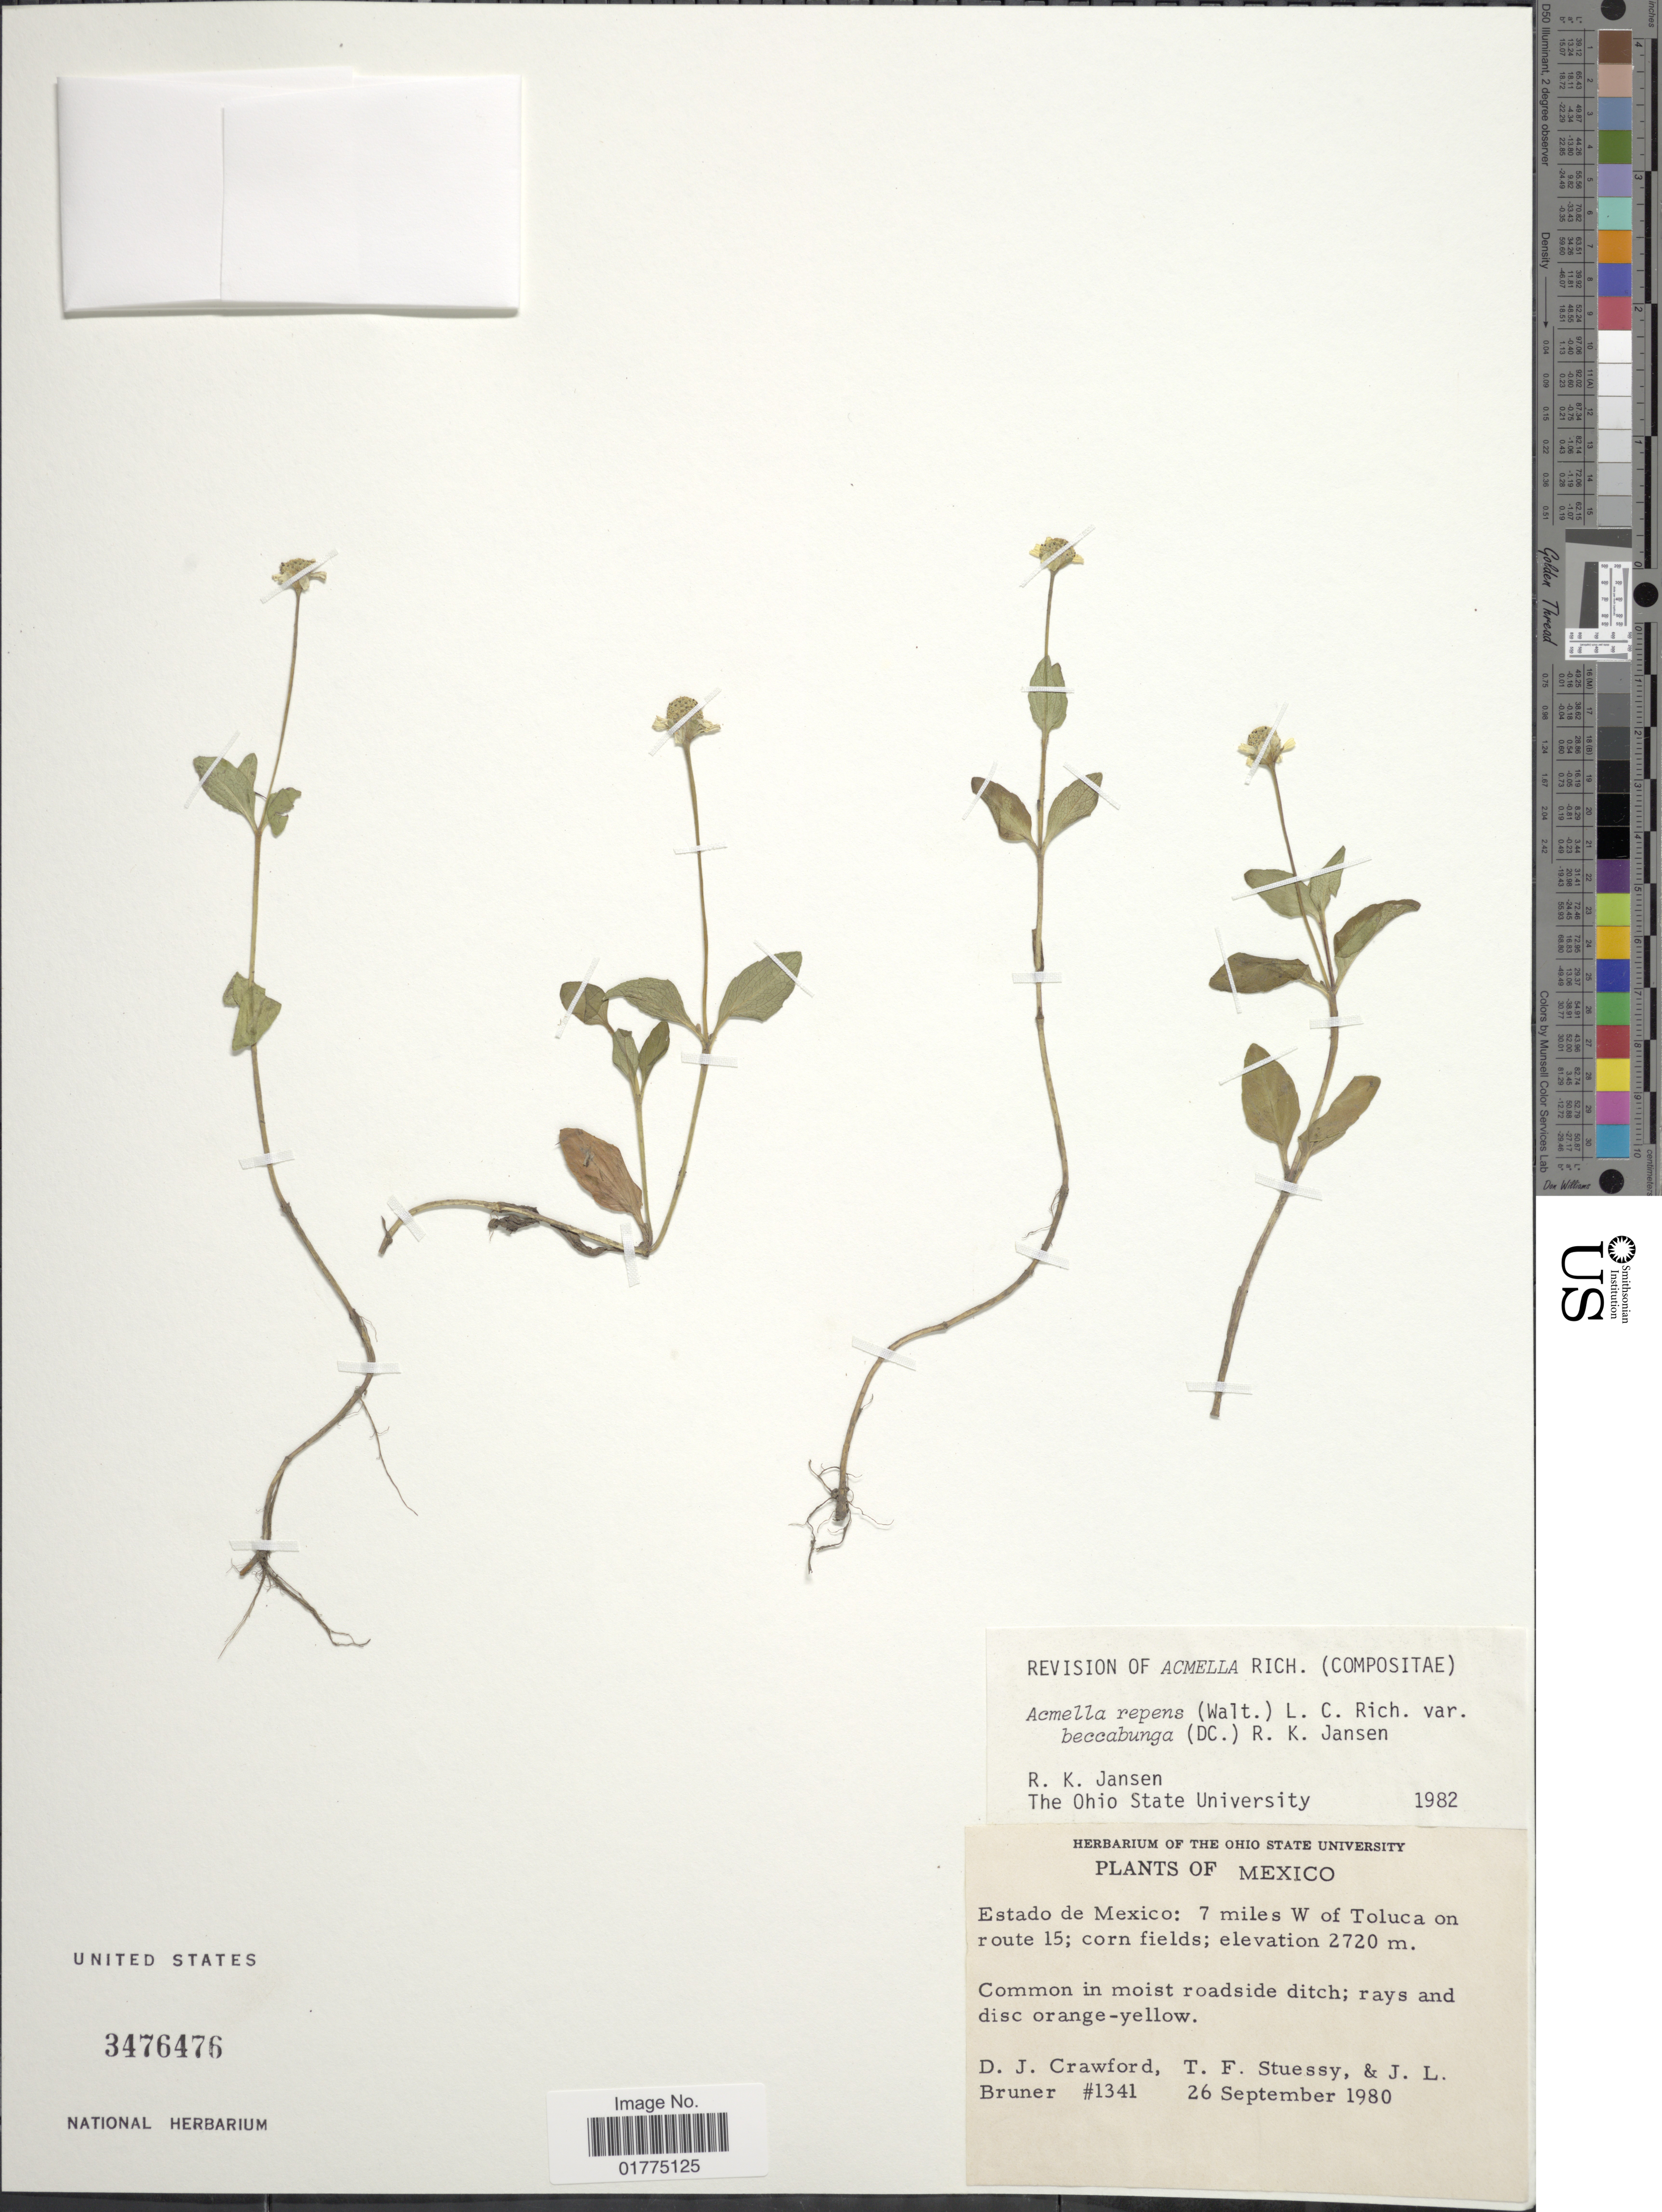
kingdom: Plantae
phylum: Tracheophyta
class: Magnoliopsida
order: Asterales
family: Asteraceae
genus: Heliopsis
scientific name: Heliopsis buphthalmoides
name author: (Jacq.) Dunal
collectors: D. Crawford, T. Stuessy & J. Bruner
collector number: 1341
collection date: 1980-09-26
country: Mexico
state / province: México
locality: Estado de Mexico: 7 miles W of Toluca on route 15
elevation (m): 2720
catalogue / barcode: US 3476476